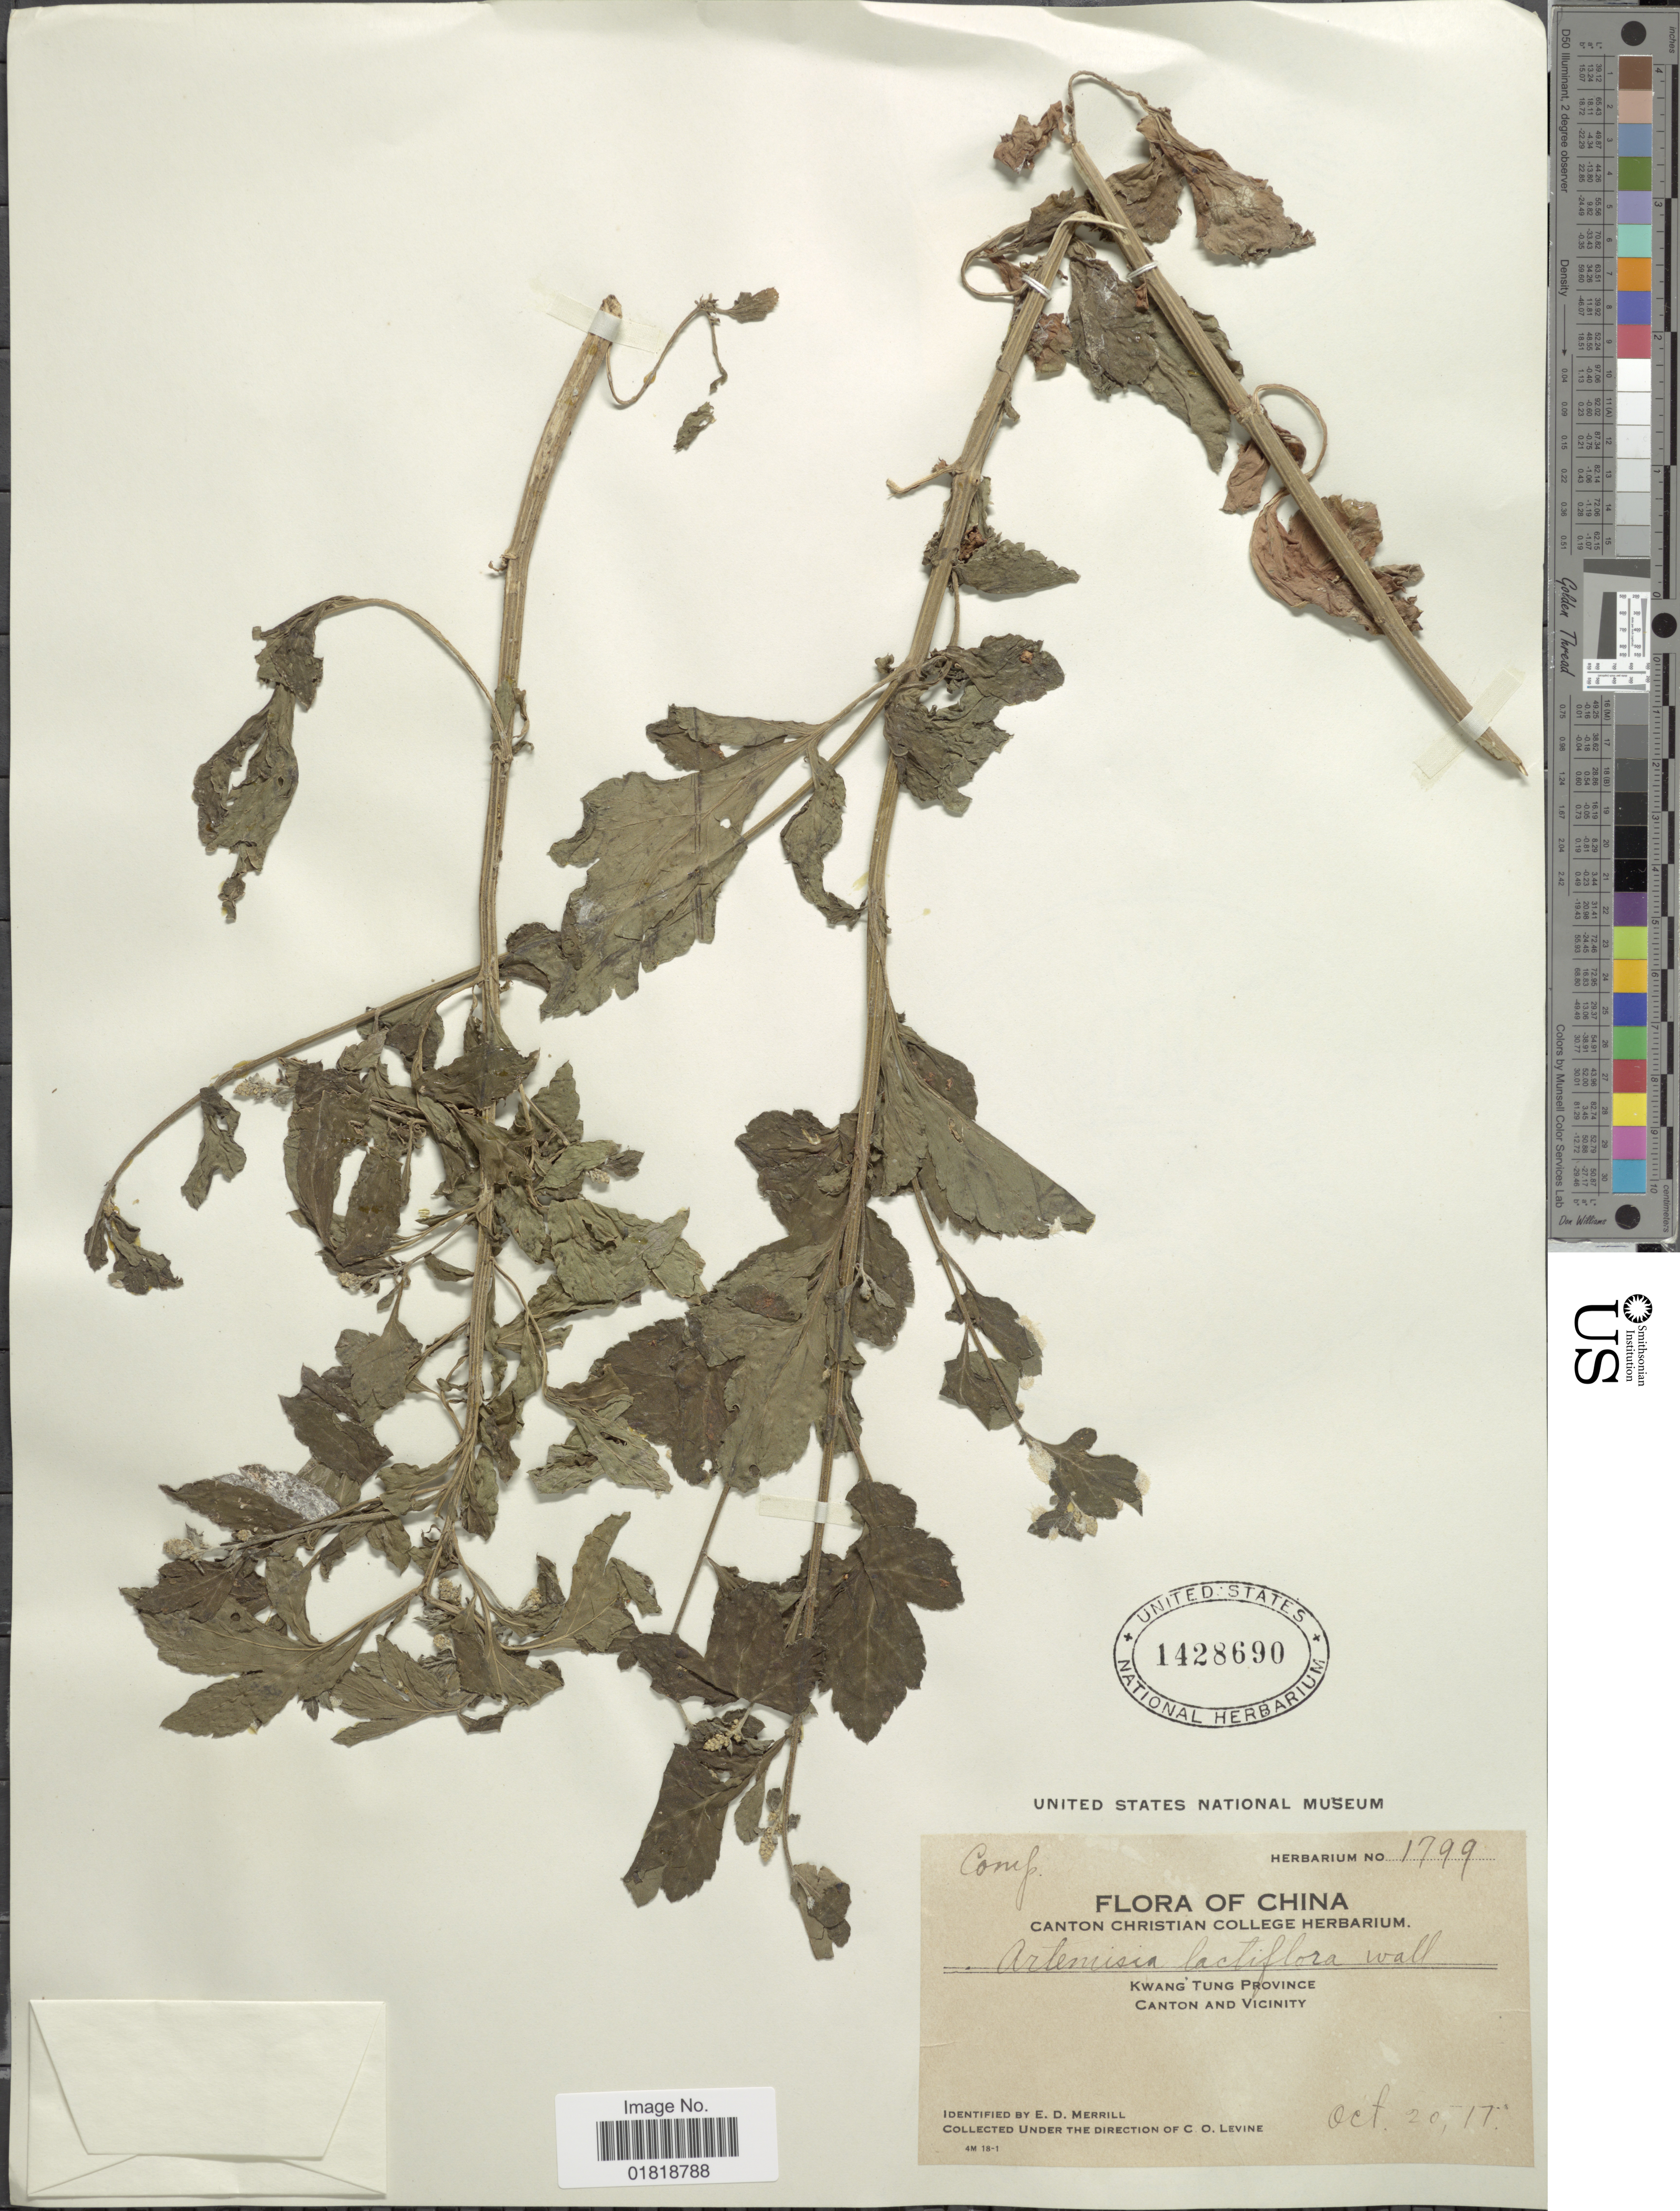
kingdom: Plantae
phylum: Tracheophyta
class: Magnoliopsida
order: Asterales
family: Asteraceae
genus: Artemisia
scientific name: Artemisia lactiflora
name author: Wall. ex DC.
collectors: C. O. Levine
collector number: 1799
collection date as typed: Transcribed d/m/y: 20/10/17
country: China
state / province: Guangdong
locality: Kwang Tung Province, Canton and vicinity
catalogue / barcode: US 1428690